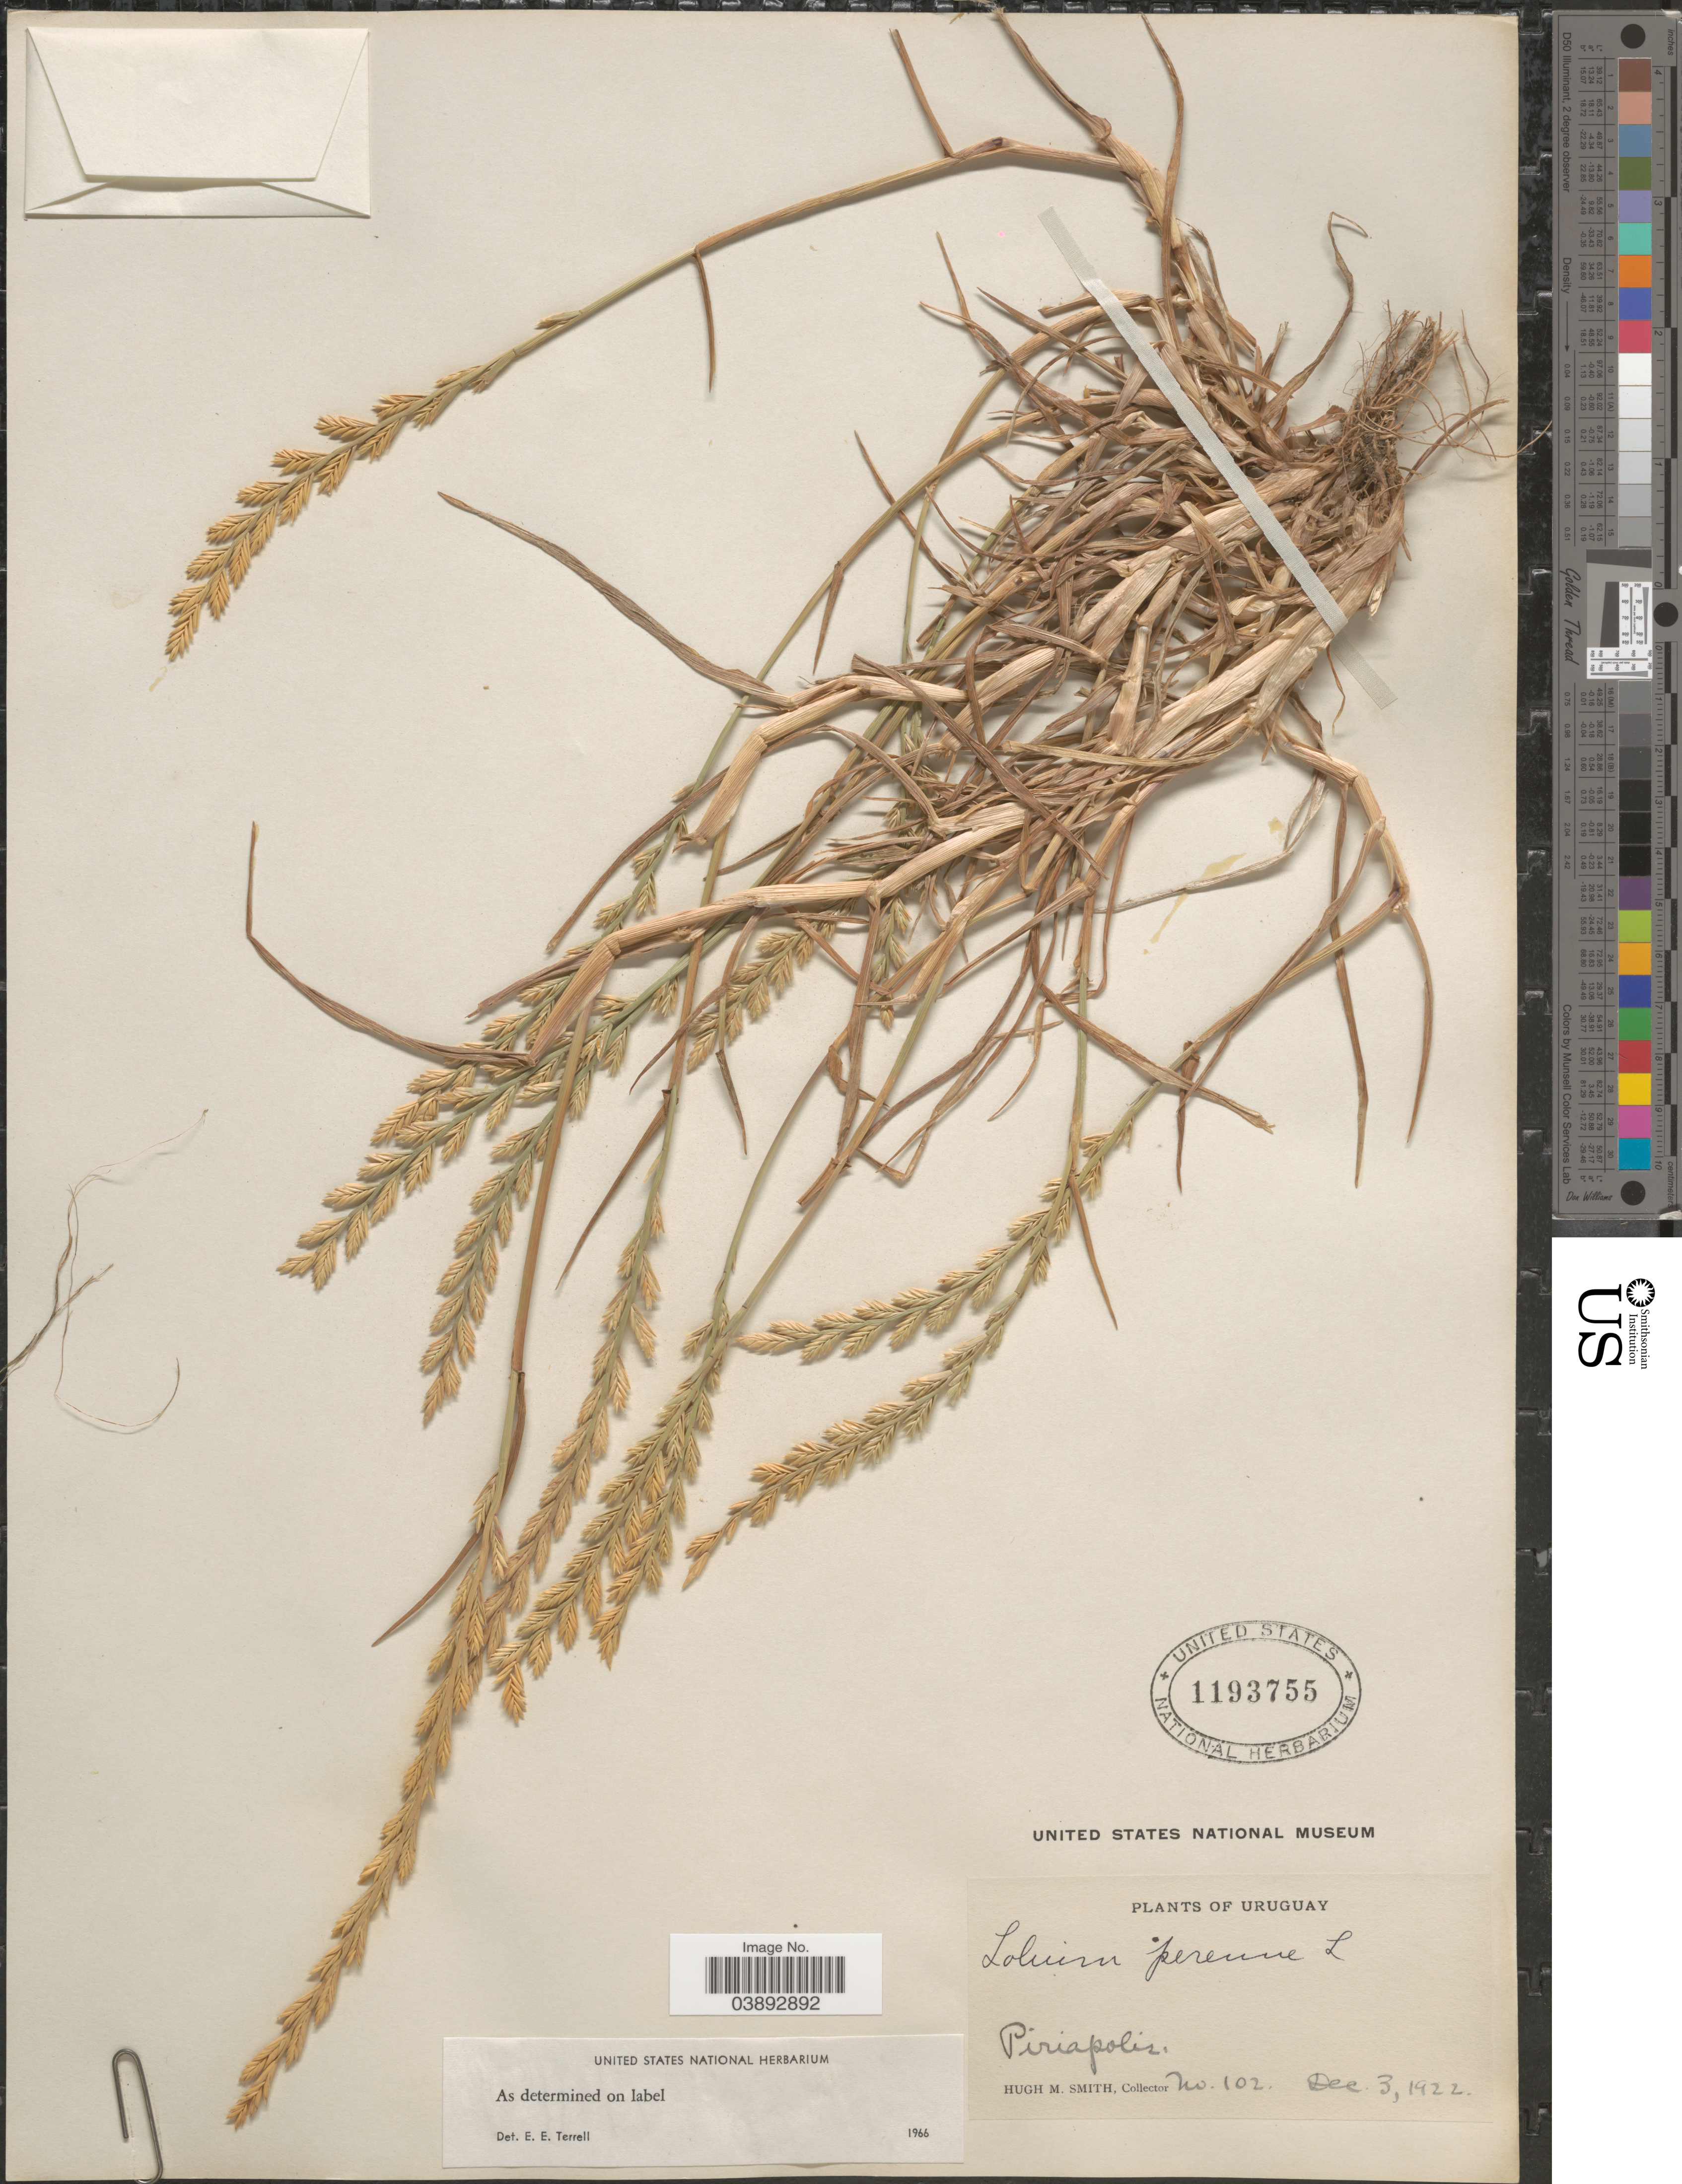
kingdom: Plantae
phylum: Tracheophyta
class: Liliopsida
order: Poales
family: Poaceae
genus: Lolium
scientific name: Lolium perenne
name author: L.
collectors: H. M. Smith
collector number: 102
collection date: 1922-12-03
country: Uruguay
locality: Piriapolis.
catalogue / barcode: US 1193755